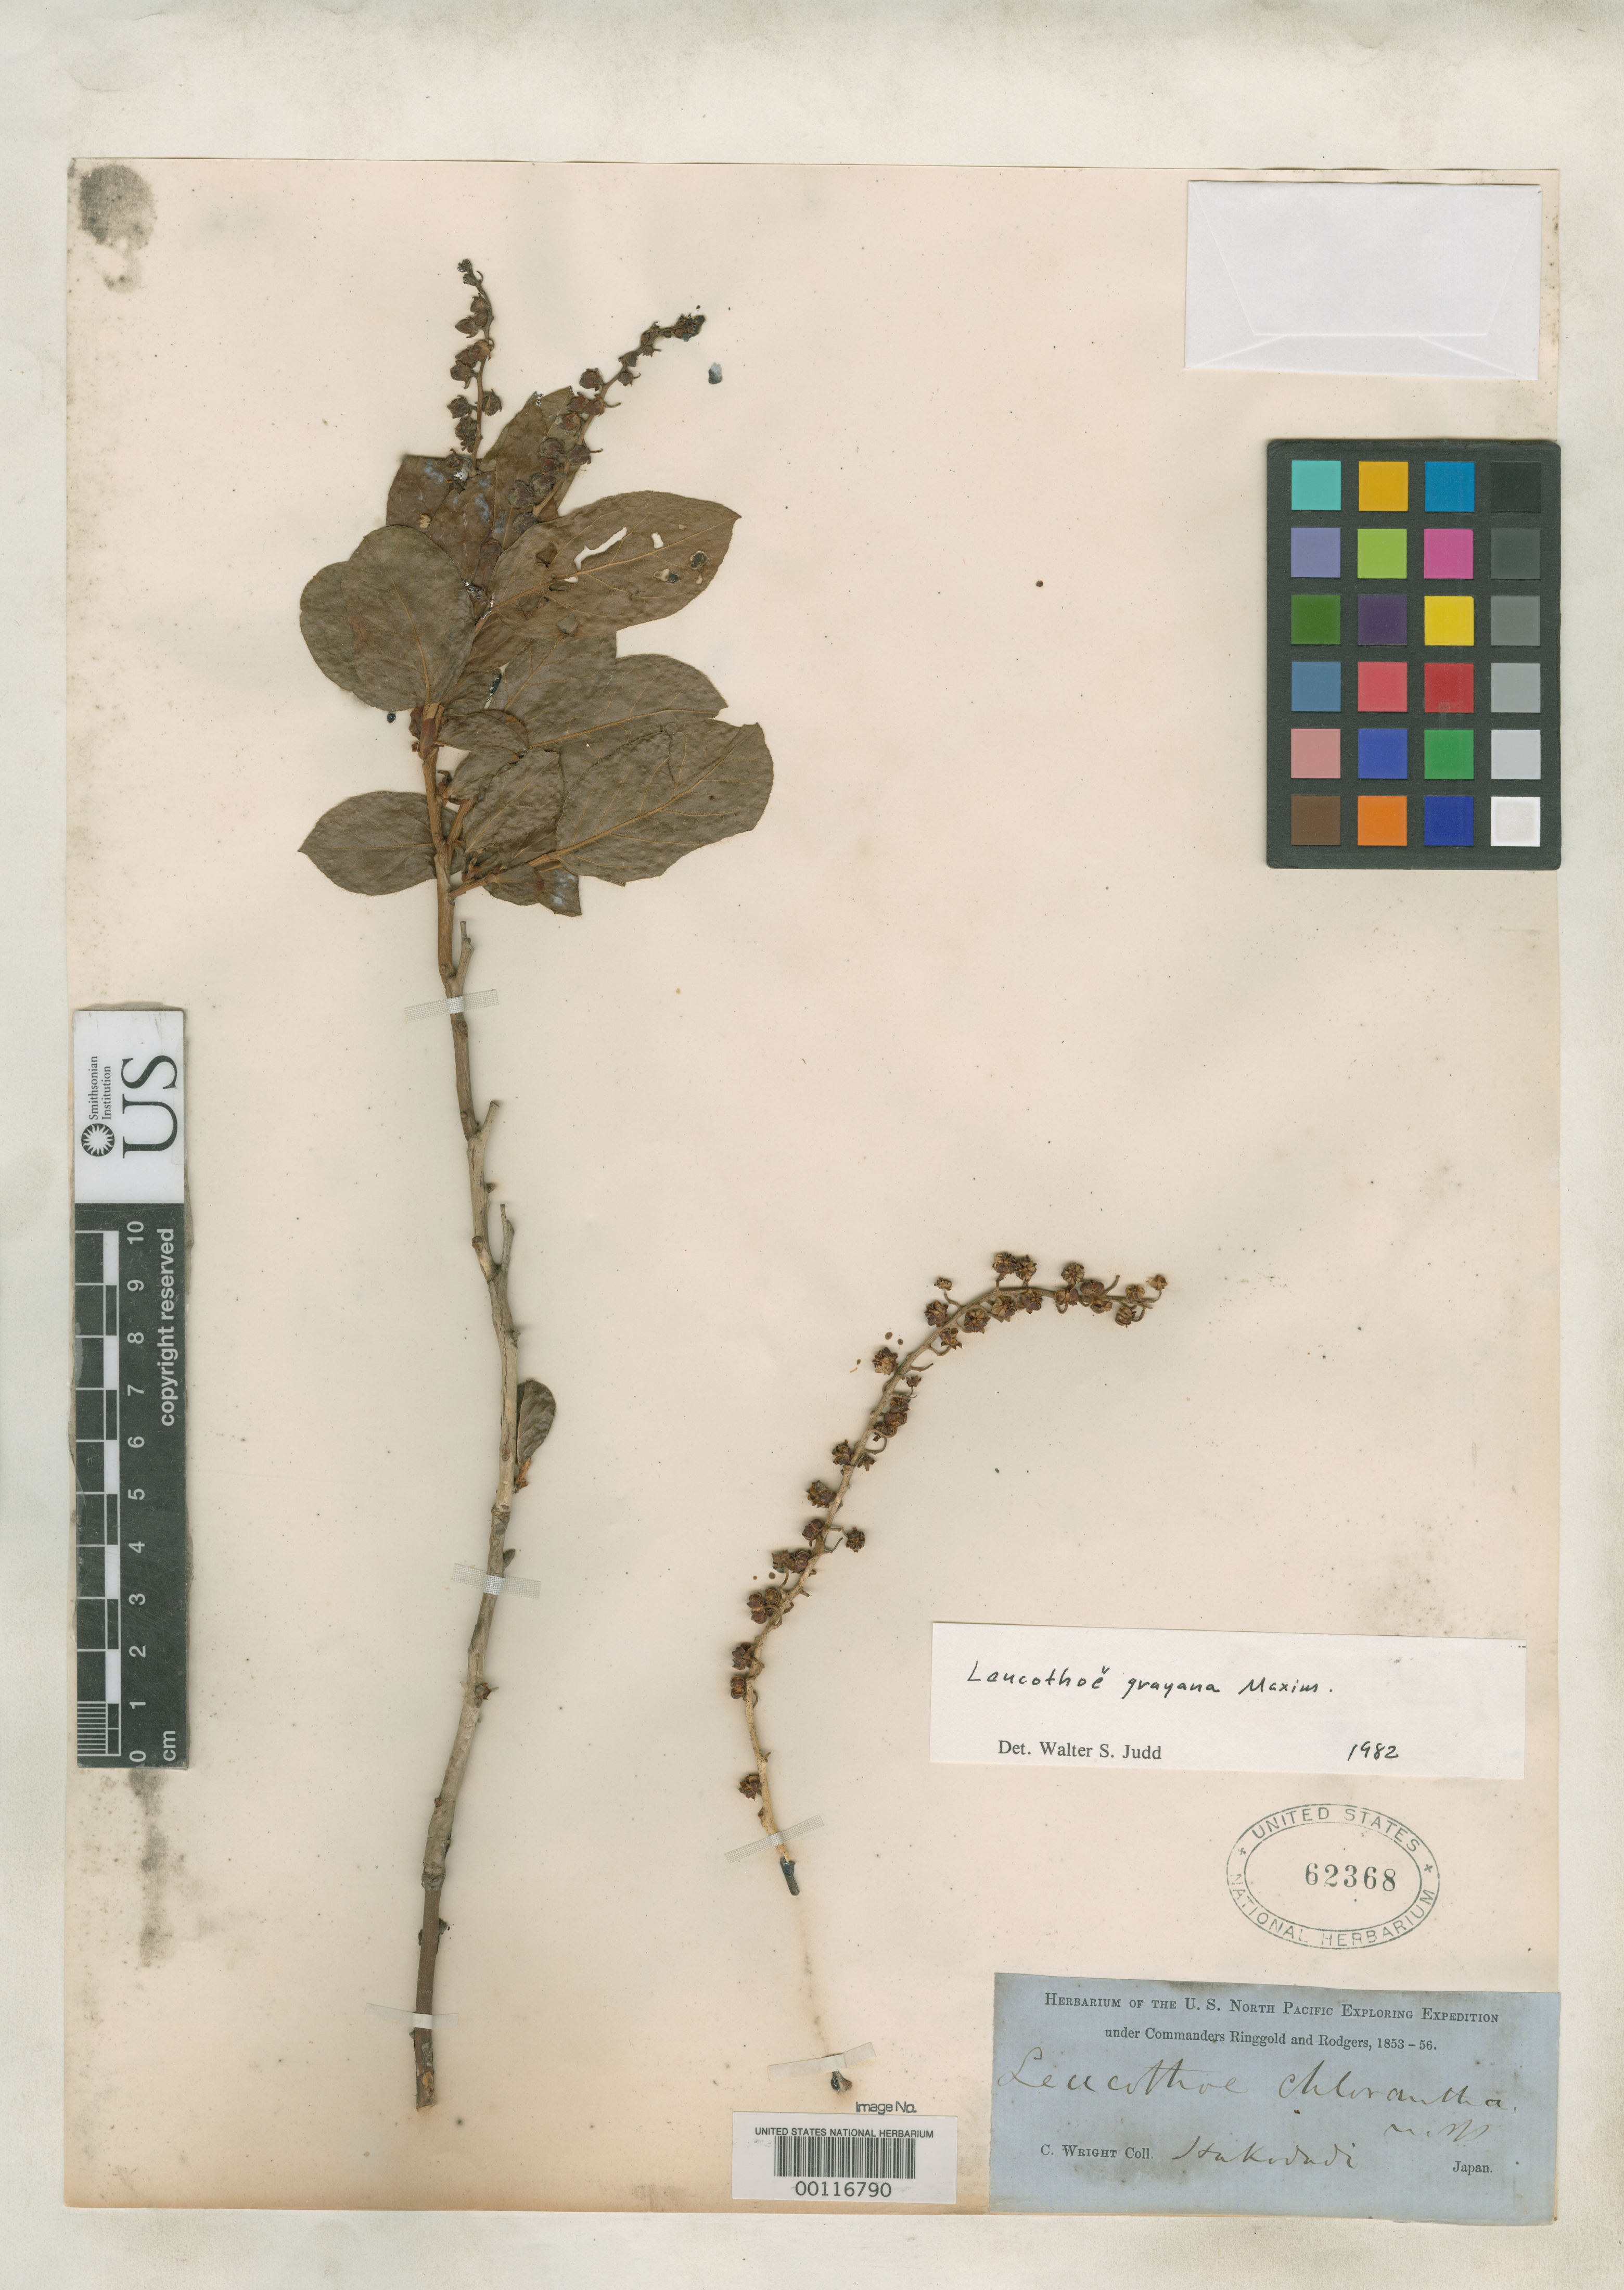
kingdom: Plantae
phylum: Tracheophyta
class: Magnoliopsida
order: Ericales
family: Ericaceae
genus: Leucothoe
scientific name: Leucothoë chlorantha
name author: A. Gray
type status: Type Collection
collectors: C. Wright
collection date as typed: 1853 to -- --- 1856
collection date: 1853/1856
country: Japan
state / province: Hokkaido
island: Hokkaido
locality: Hokodate.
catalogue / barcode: US 62368